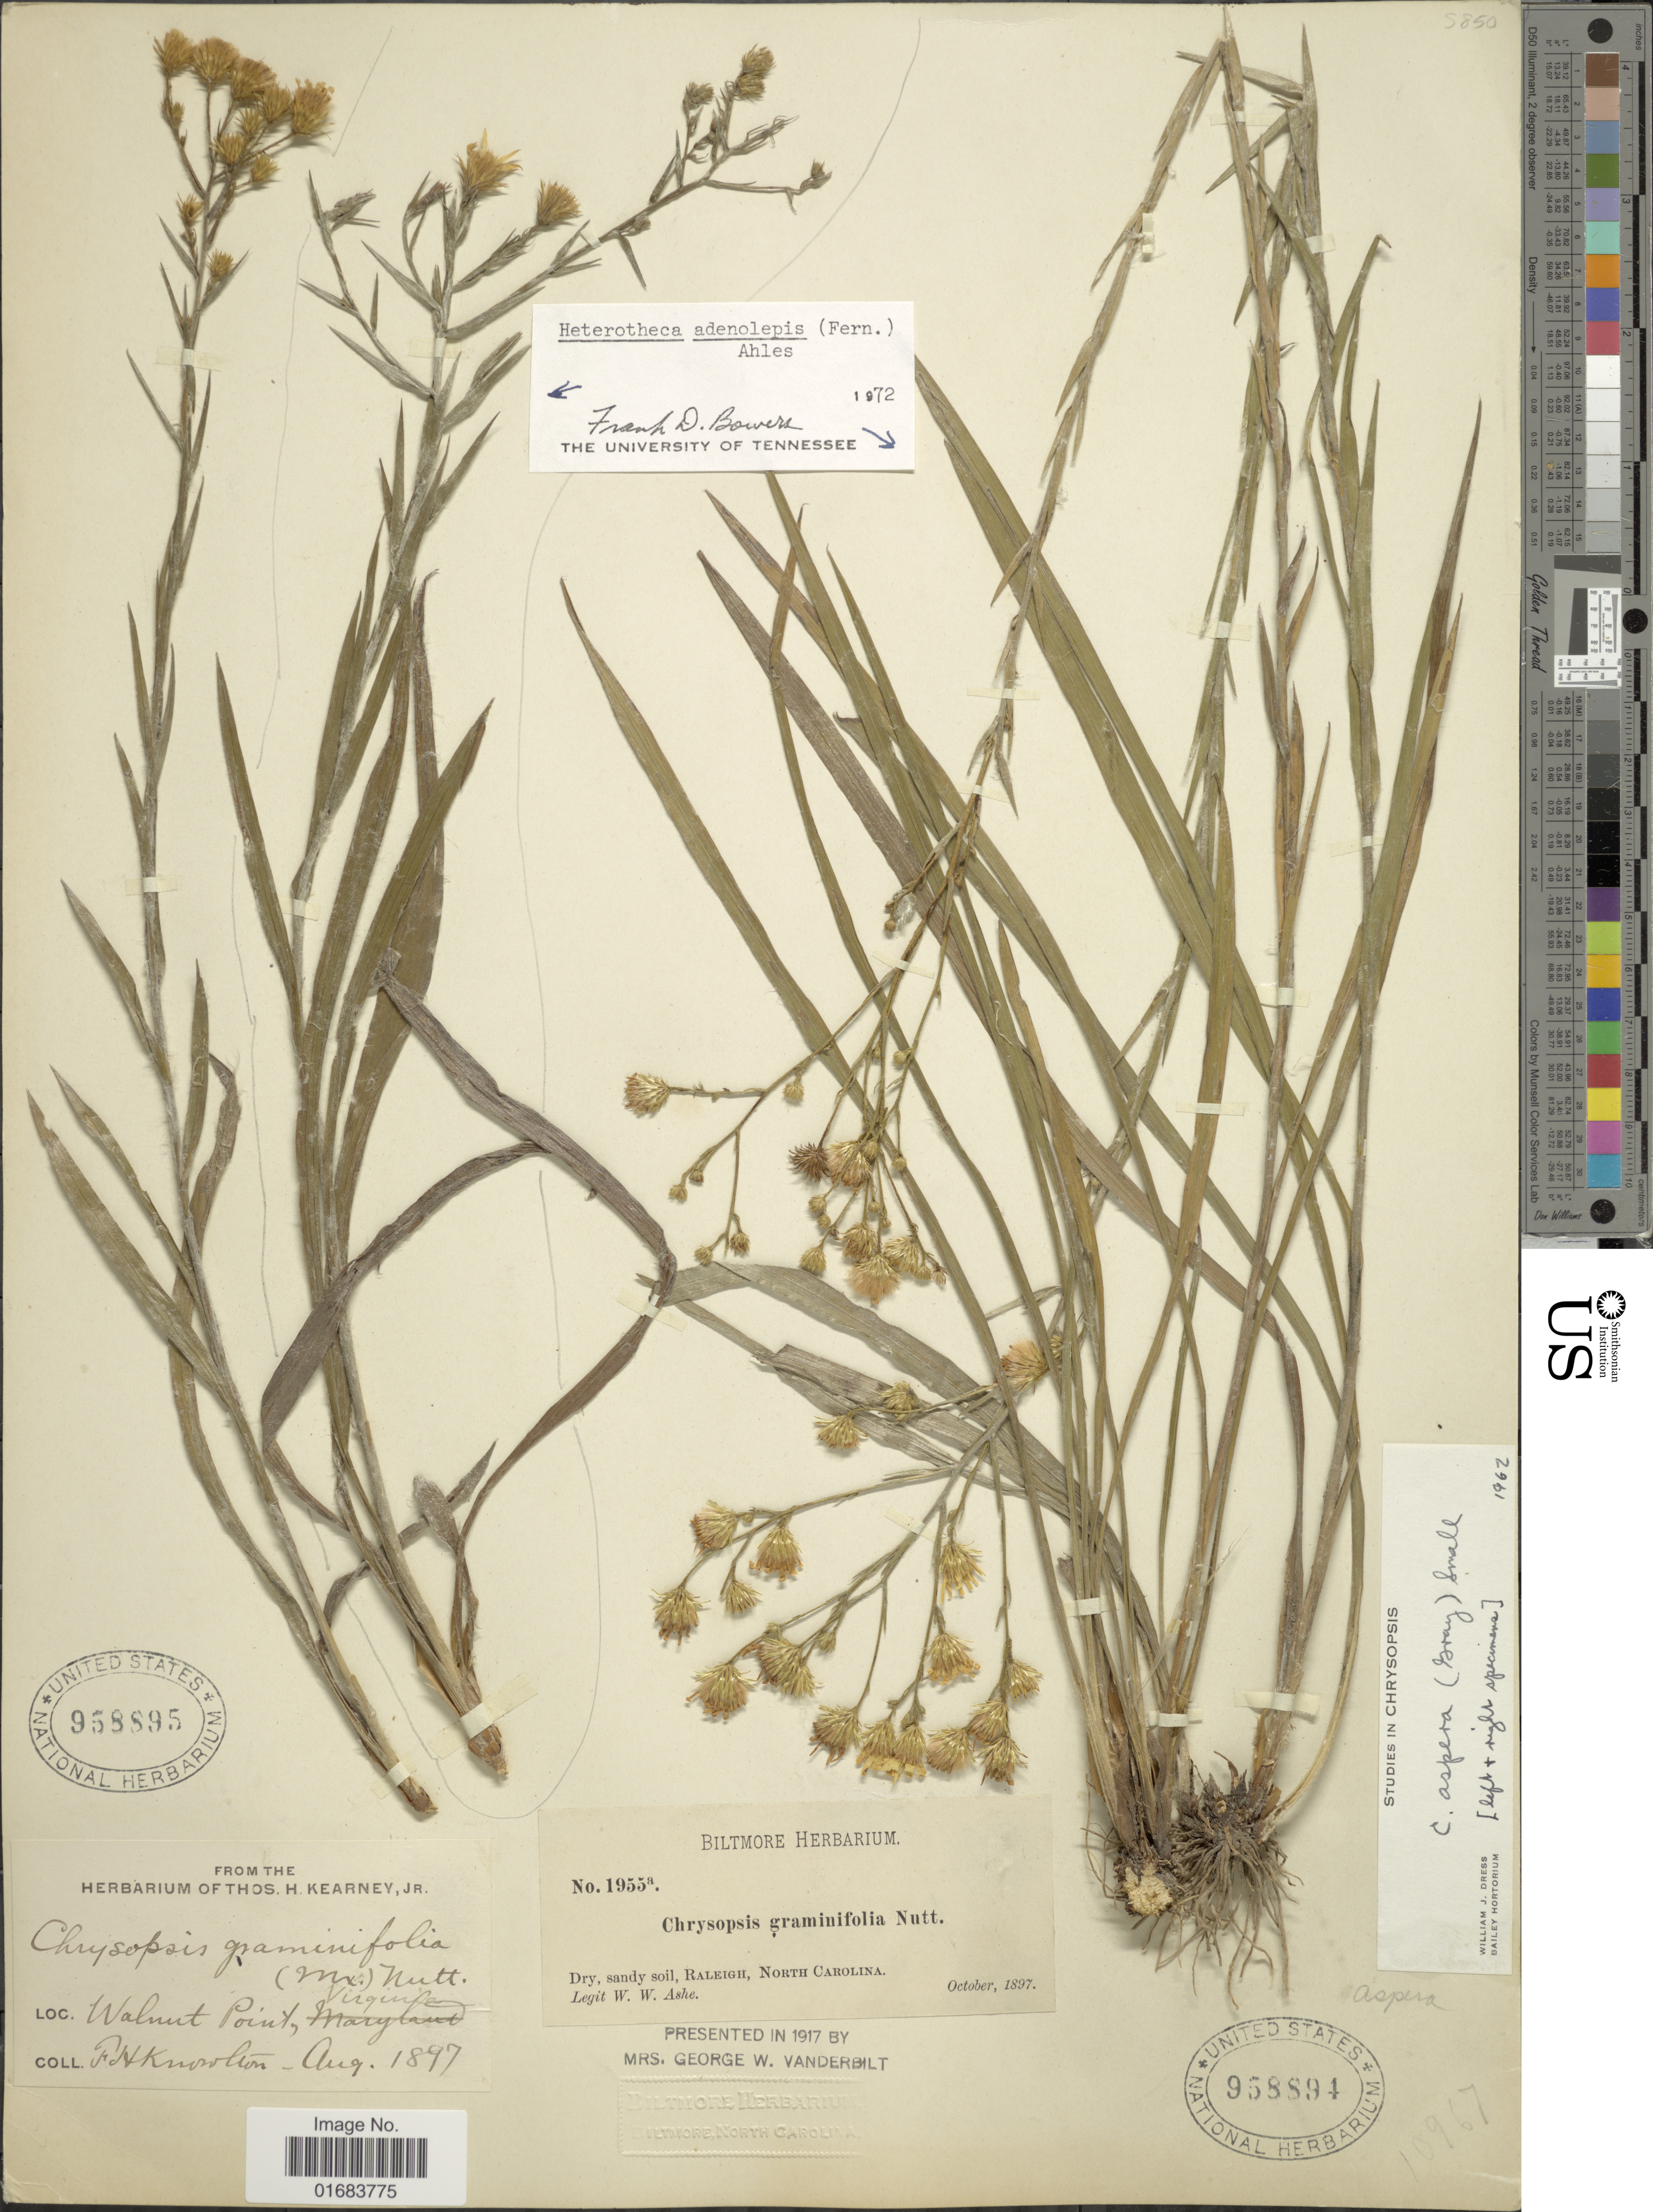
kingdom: Plantae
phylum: Tracheophyta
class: Magnoliopsida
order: Asterales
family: Asteraceae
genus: Pityopsis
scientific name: Pityopsis adenolepis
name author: (Fernald) Semple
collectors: F. H. Knowlton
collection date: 1897-08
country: United States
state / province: Virginia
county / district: Northumberland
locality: Walnut Point.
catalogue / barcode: US 958895